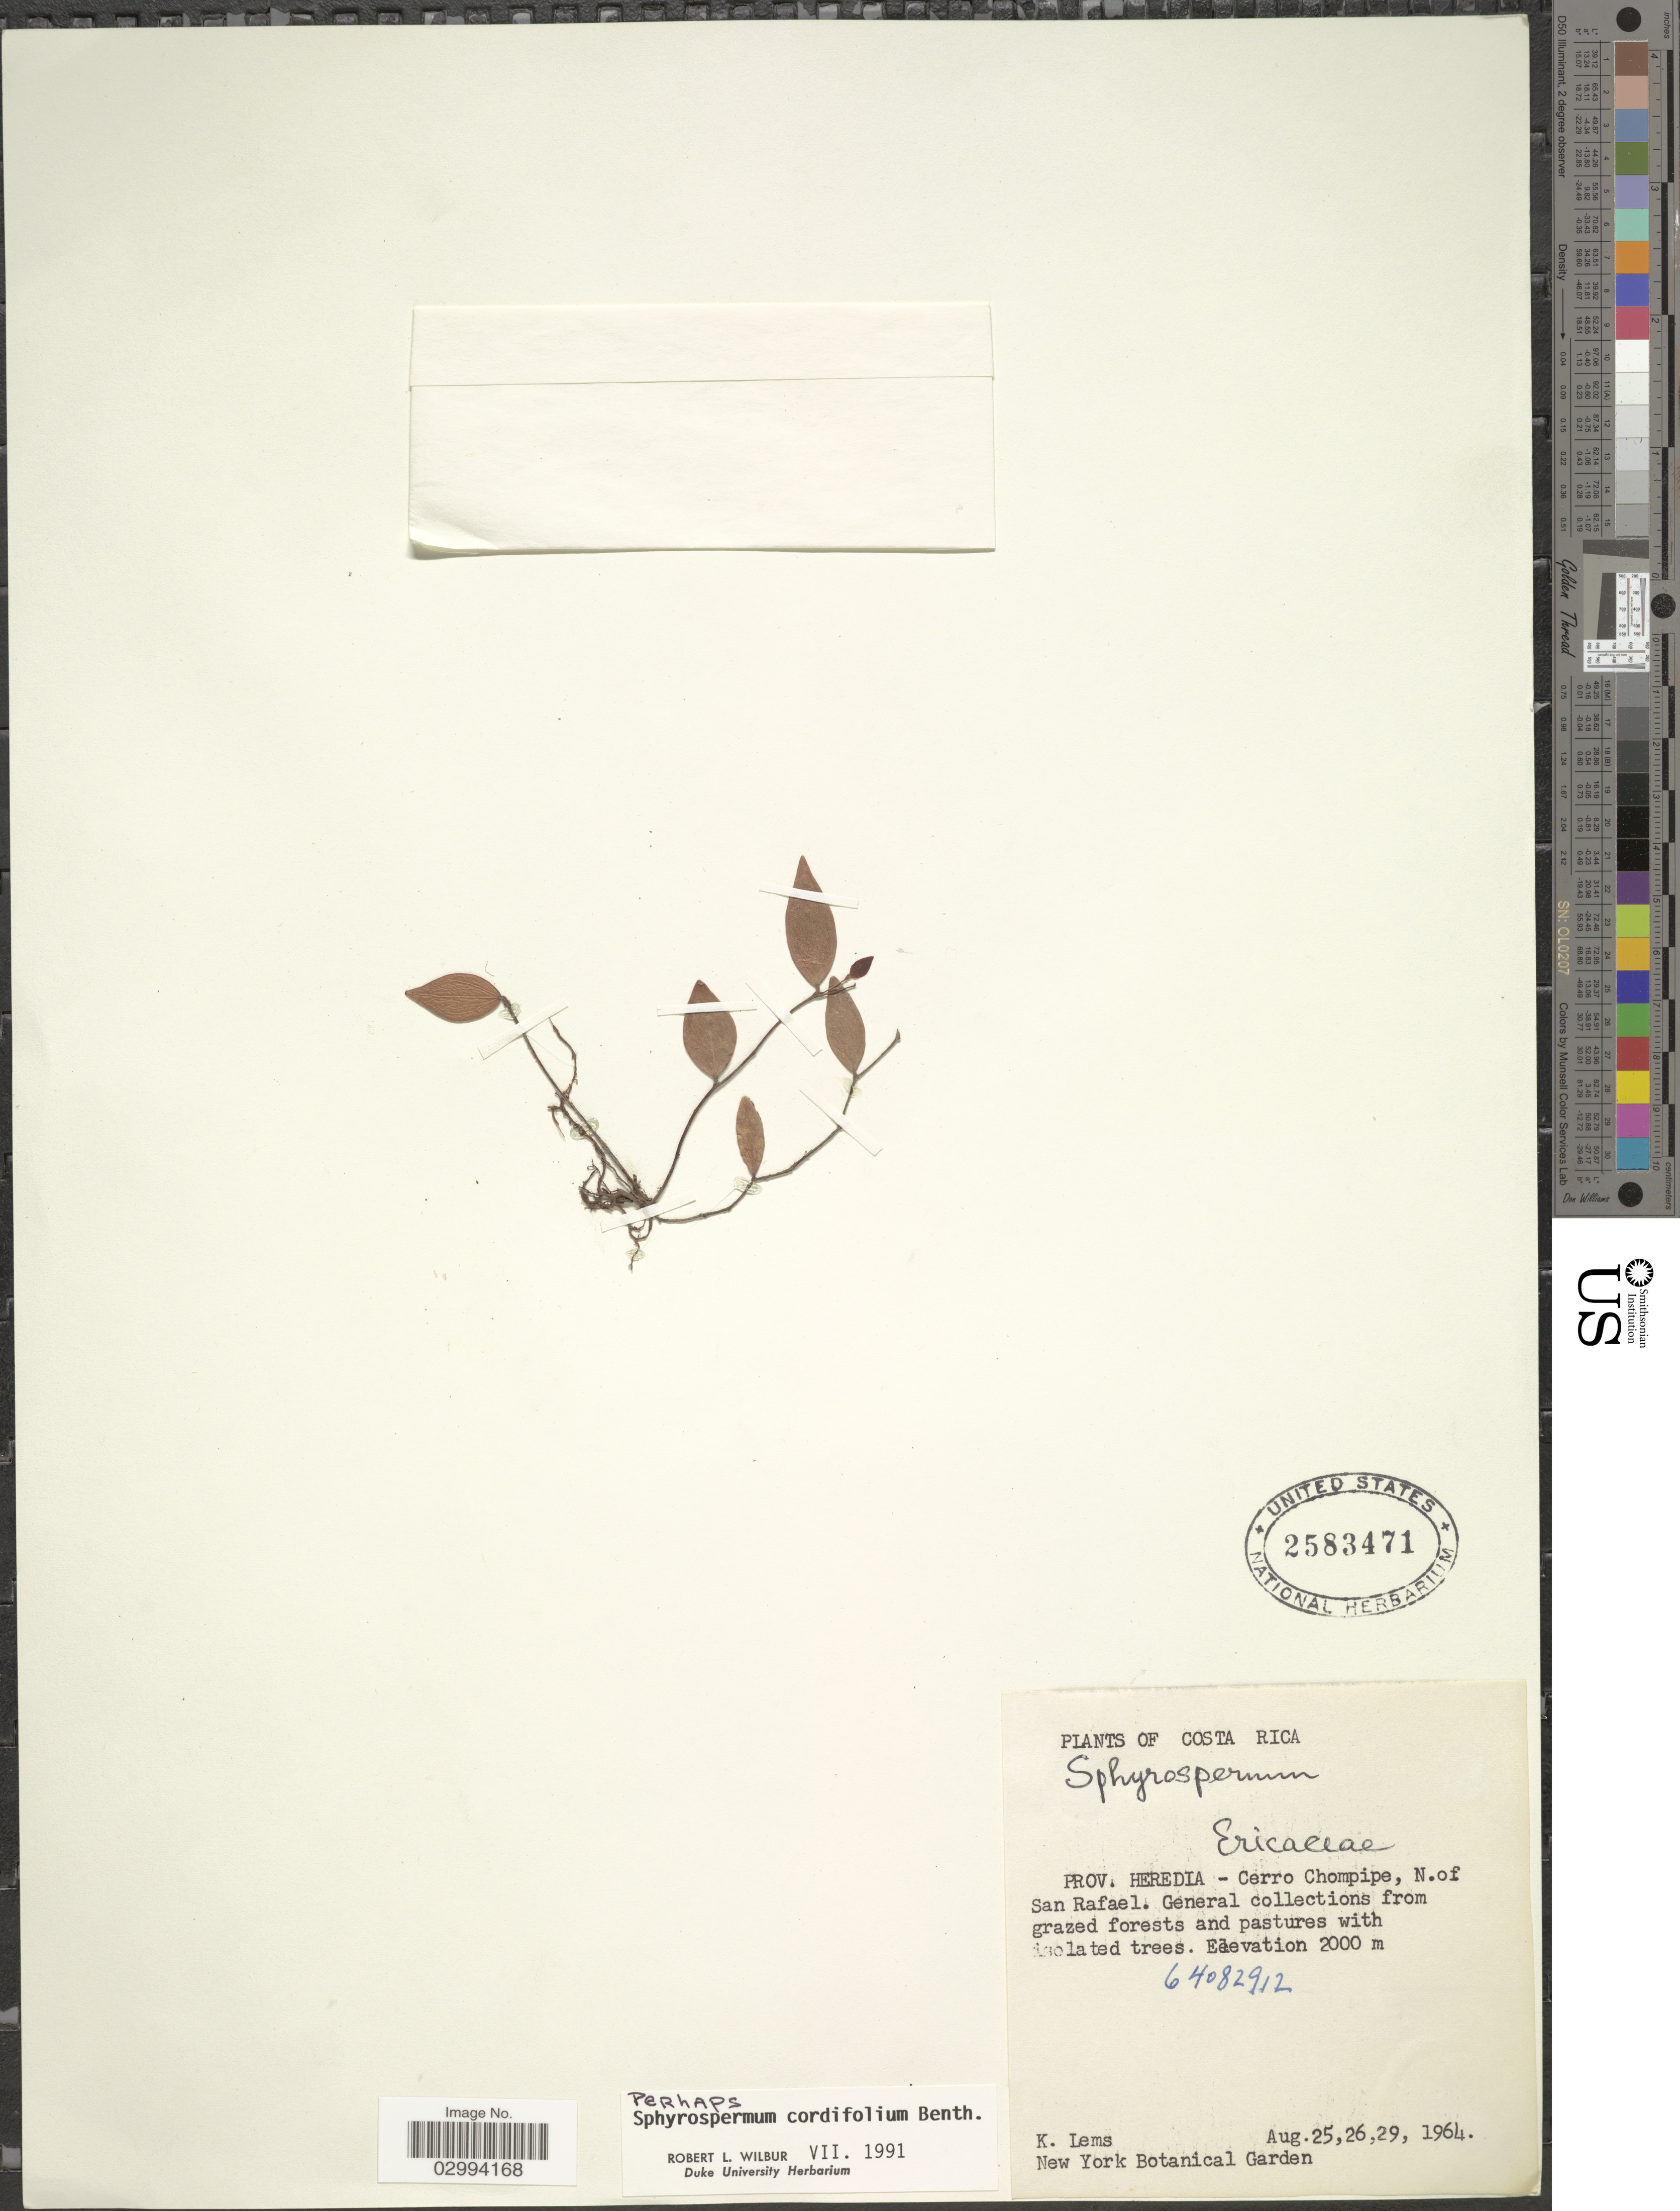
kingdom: Plantae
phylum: Tracheophyta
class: Magnoliopsida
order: Ericales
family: Ericaceae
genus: Sphyrospermum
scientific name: Sphyrospermum cordifolium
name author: Benth.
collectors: K. Lems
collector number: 64082912?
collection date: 1964-08-25/1964-08-29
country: Costa Rica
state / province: Heredia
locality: Cerro Chompipe, N. of San Rafael.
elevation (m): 2000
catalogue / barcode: US 2583471